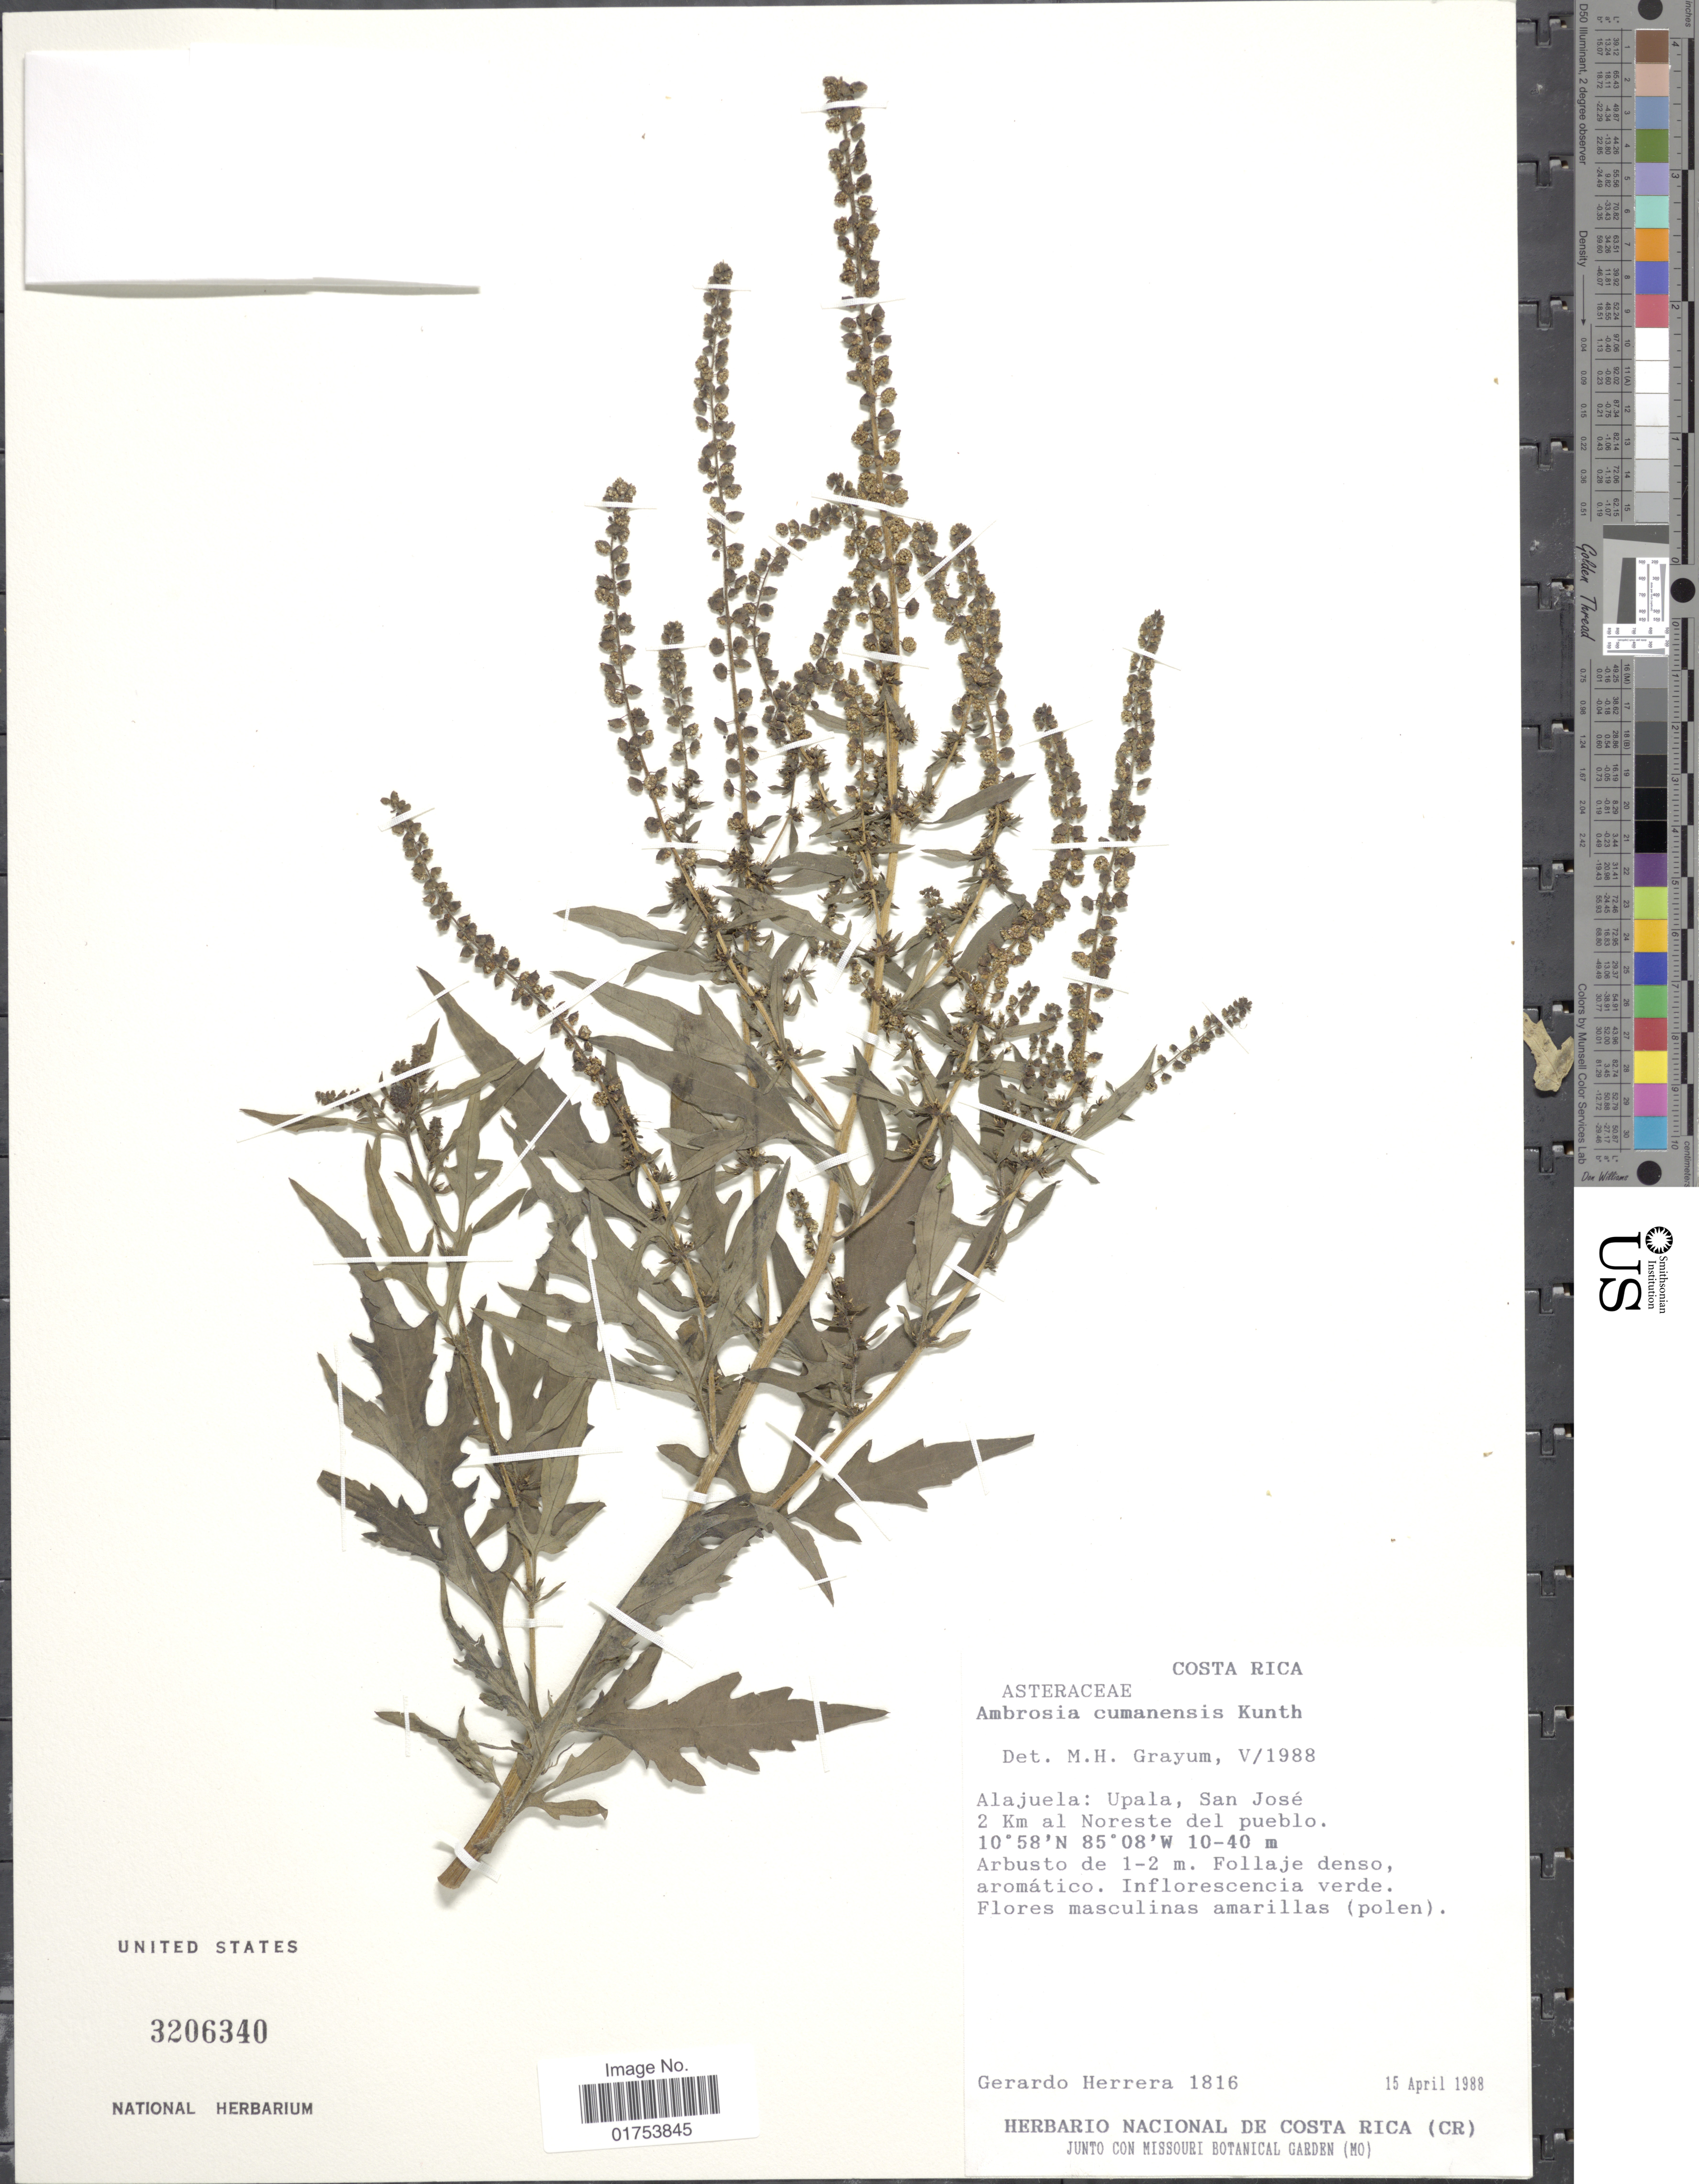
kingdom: Plantae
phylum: Tracheophyta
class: Magnoliopsida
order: Asterales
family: Asteraceae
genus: Ambrosia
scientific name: Ambrosia cumanensis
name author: Kunth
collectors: G. Herrera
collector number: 1816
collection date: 1988-04-15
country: Costa Rica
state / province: Alajuela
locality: Upala, San Jose 2 km al Noreste del pueblo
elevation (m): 10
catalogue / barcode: US 3206340